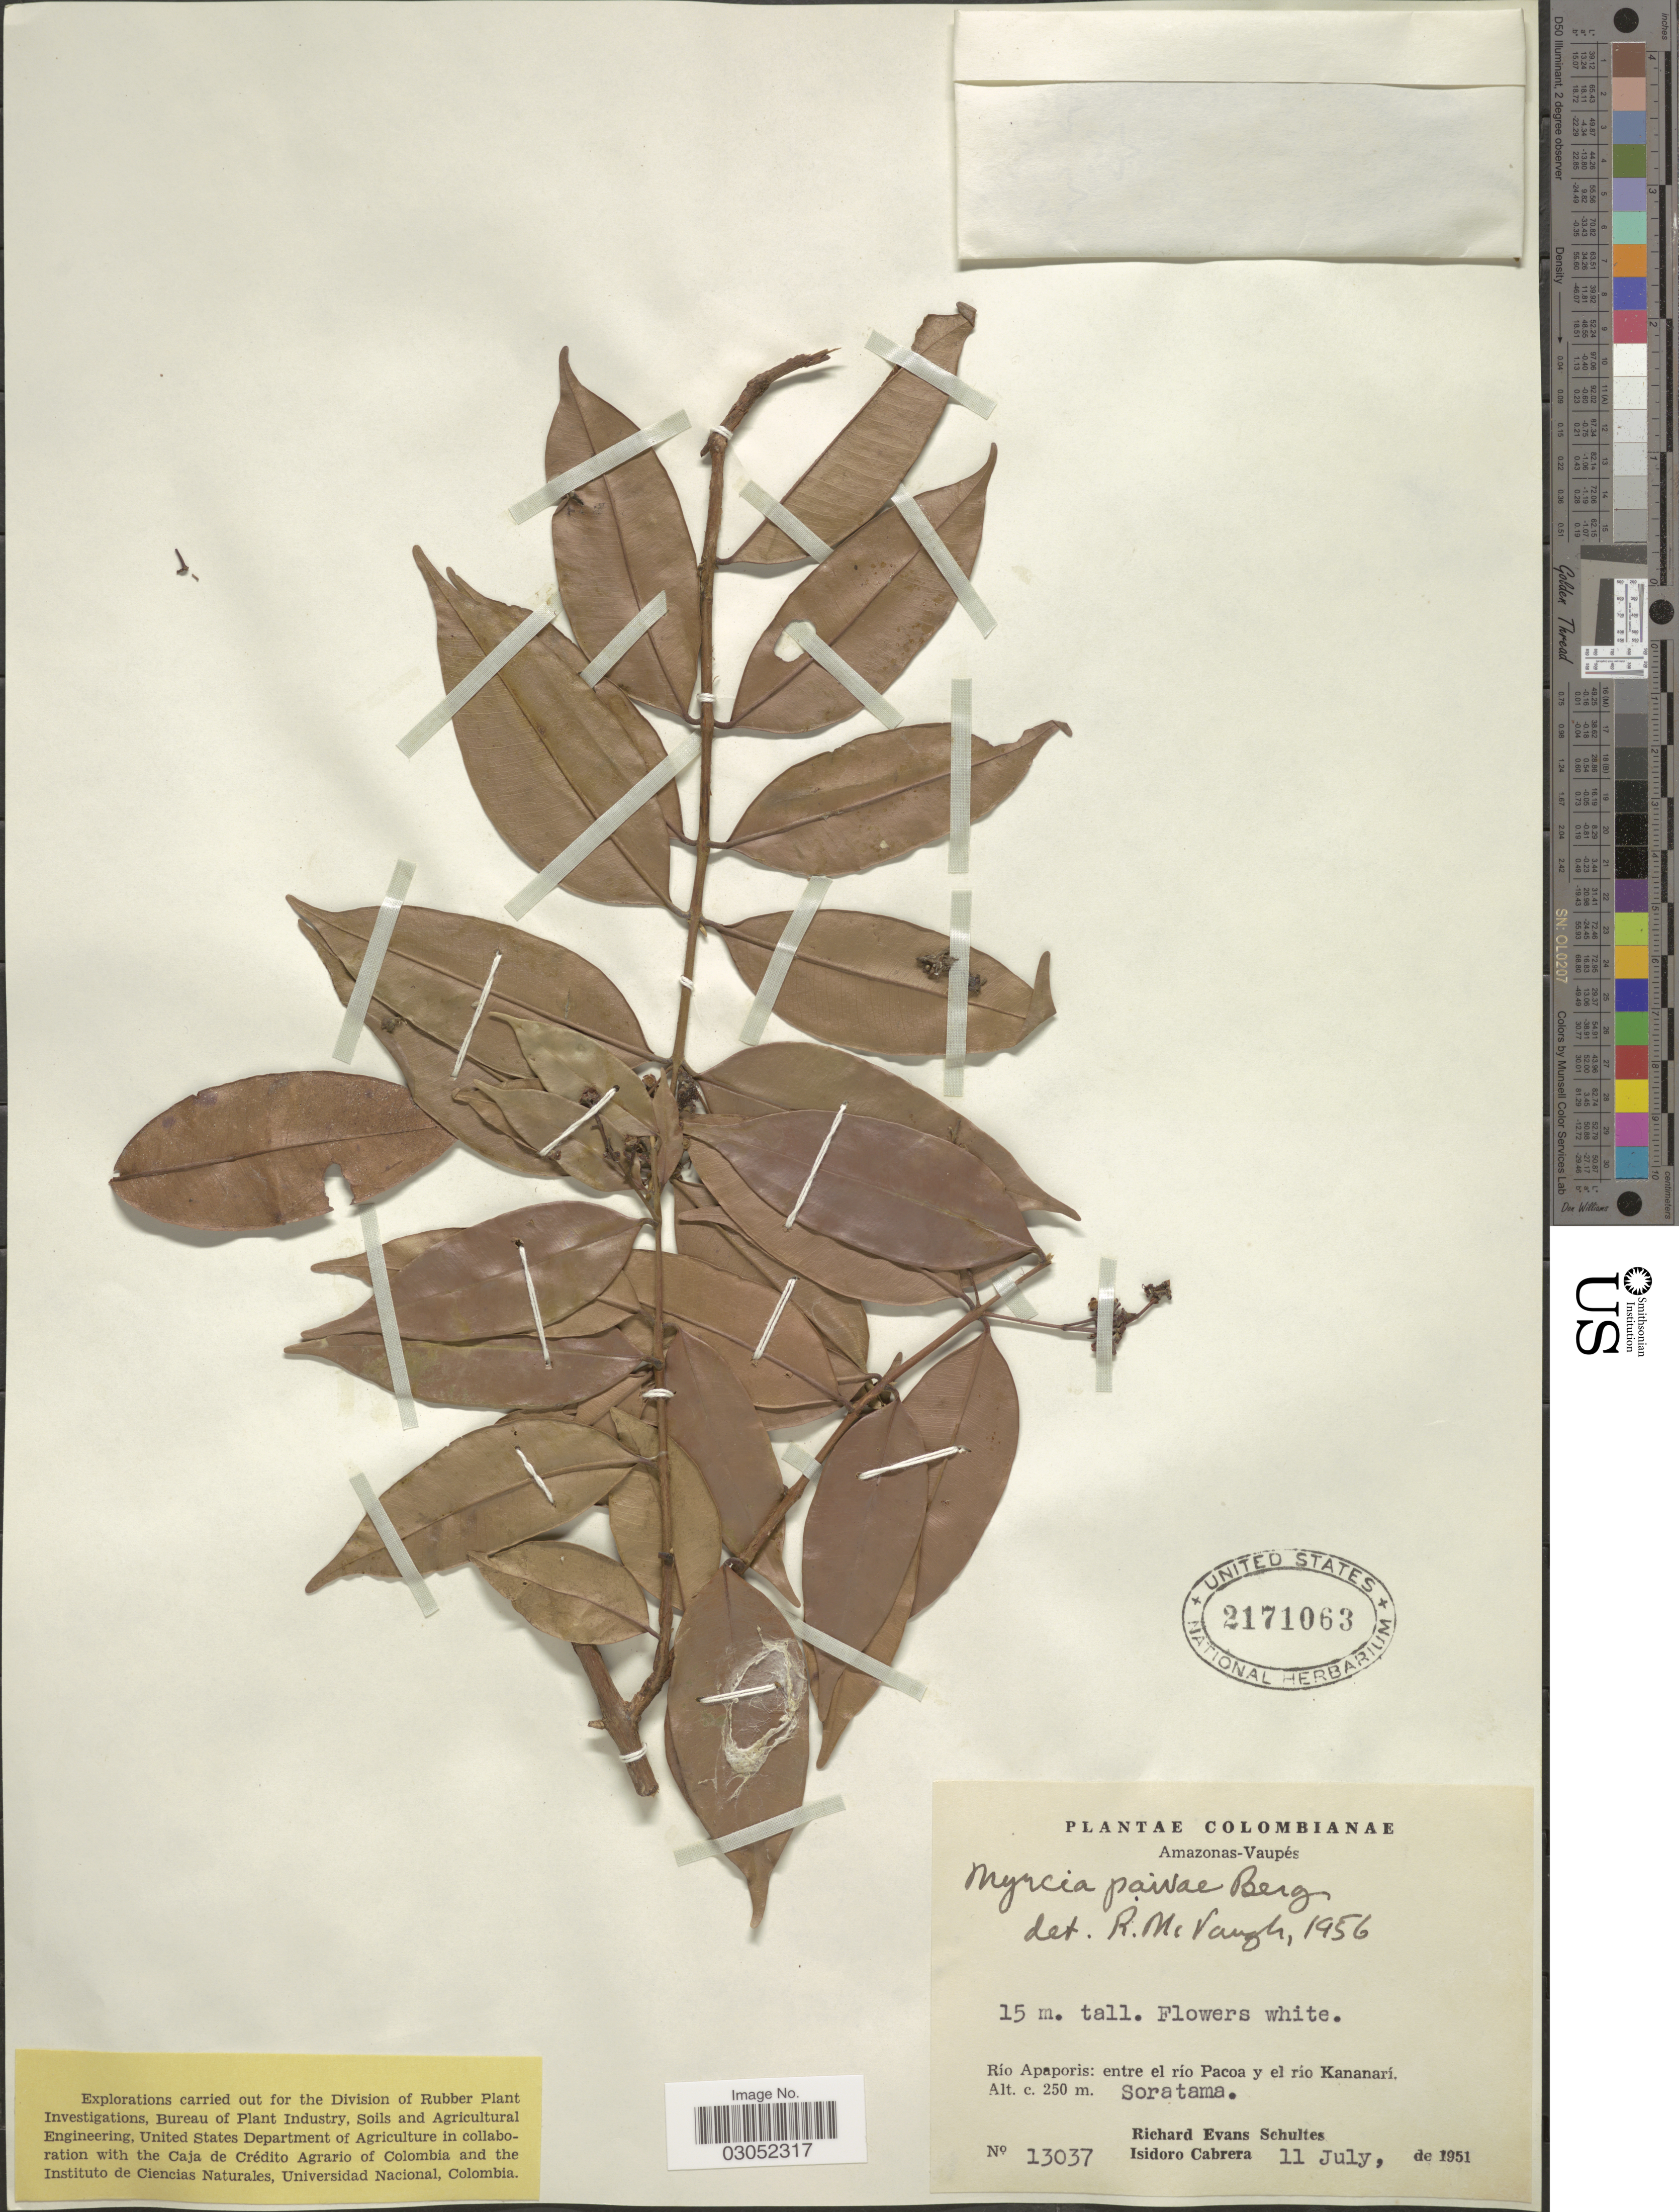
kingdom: Plantae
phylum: Tracheophyta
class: Magnoliopsida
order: Myrtales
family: Myrtaceae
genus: Myrcia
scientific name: Myrcia paivae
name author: O. Berg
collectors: R. E. Schultes & I. Cabrera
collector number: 13037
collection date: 1951-07-11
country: Colombia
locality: Amazonas-Vaupés. Río Apaporis: entre el río Pacoa y el río Kananarí. Soratama.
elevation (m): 250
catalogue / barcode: US 2171063